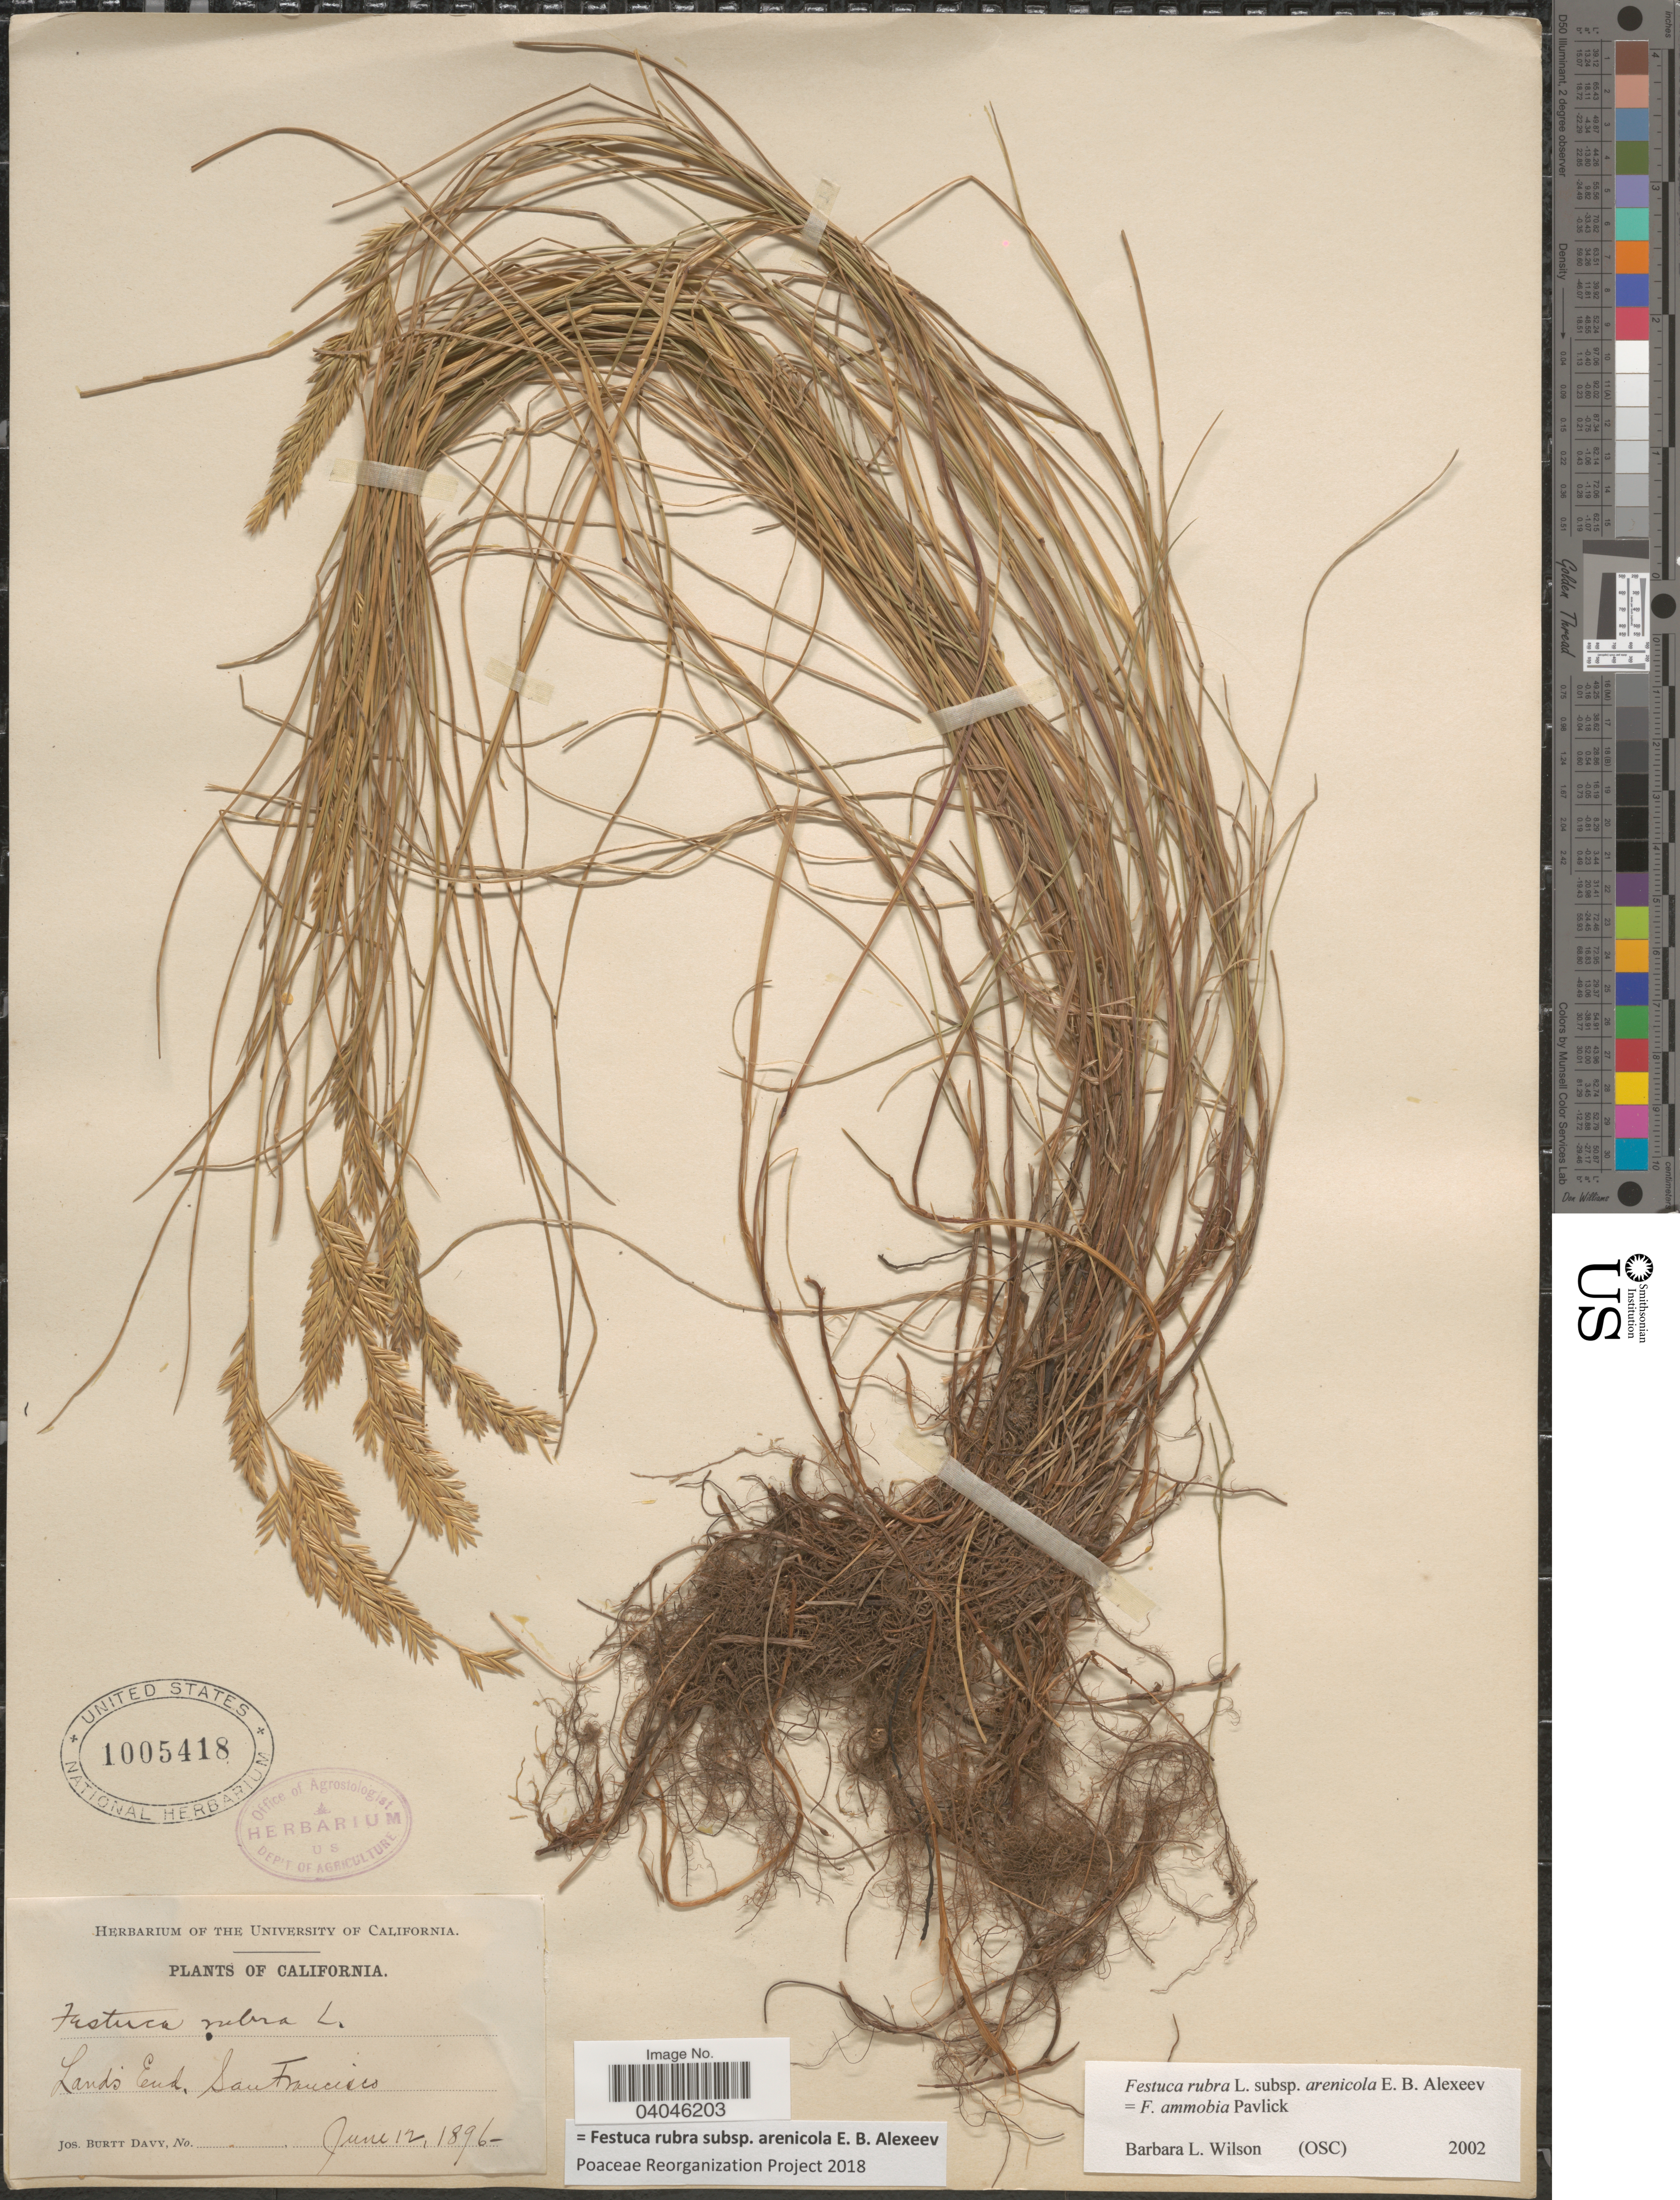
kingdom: Plantae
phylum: Tracheophyta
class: Liliopsida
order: Poales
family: Poaceae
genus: Festuca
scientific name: Festuca rubra subsp. arenicola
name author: E.B. Alexeev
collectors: J. Burtt Davy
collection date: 1896-06-12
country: United States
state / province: California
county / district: San Francisco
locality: Lands End, San Francisco.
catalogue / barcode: US 14005418